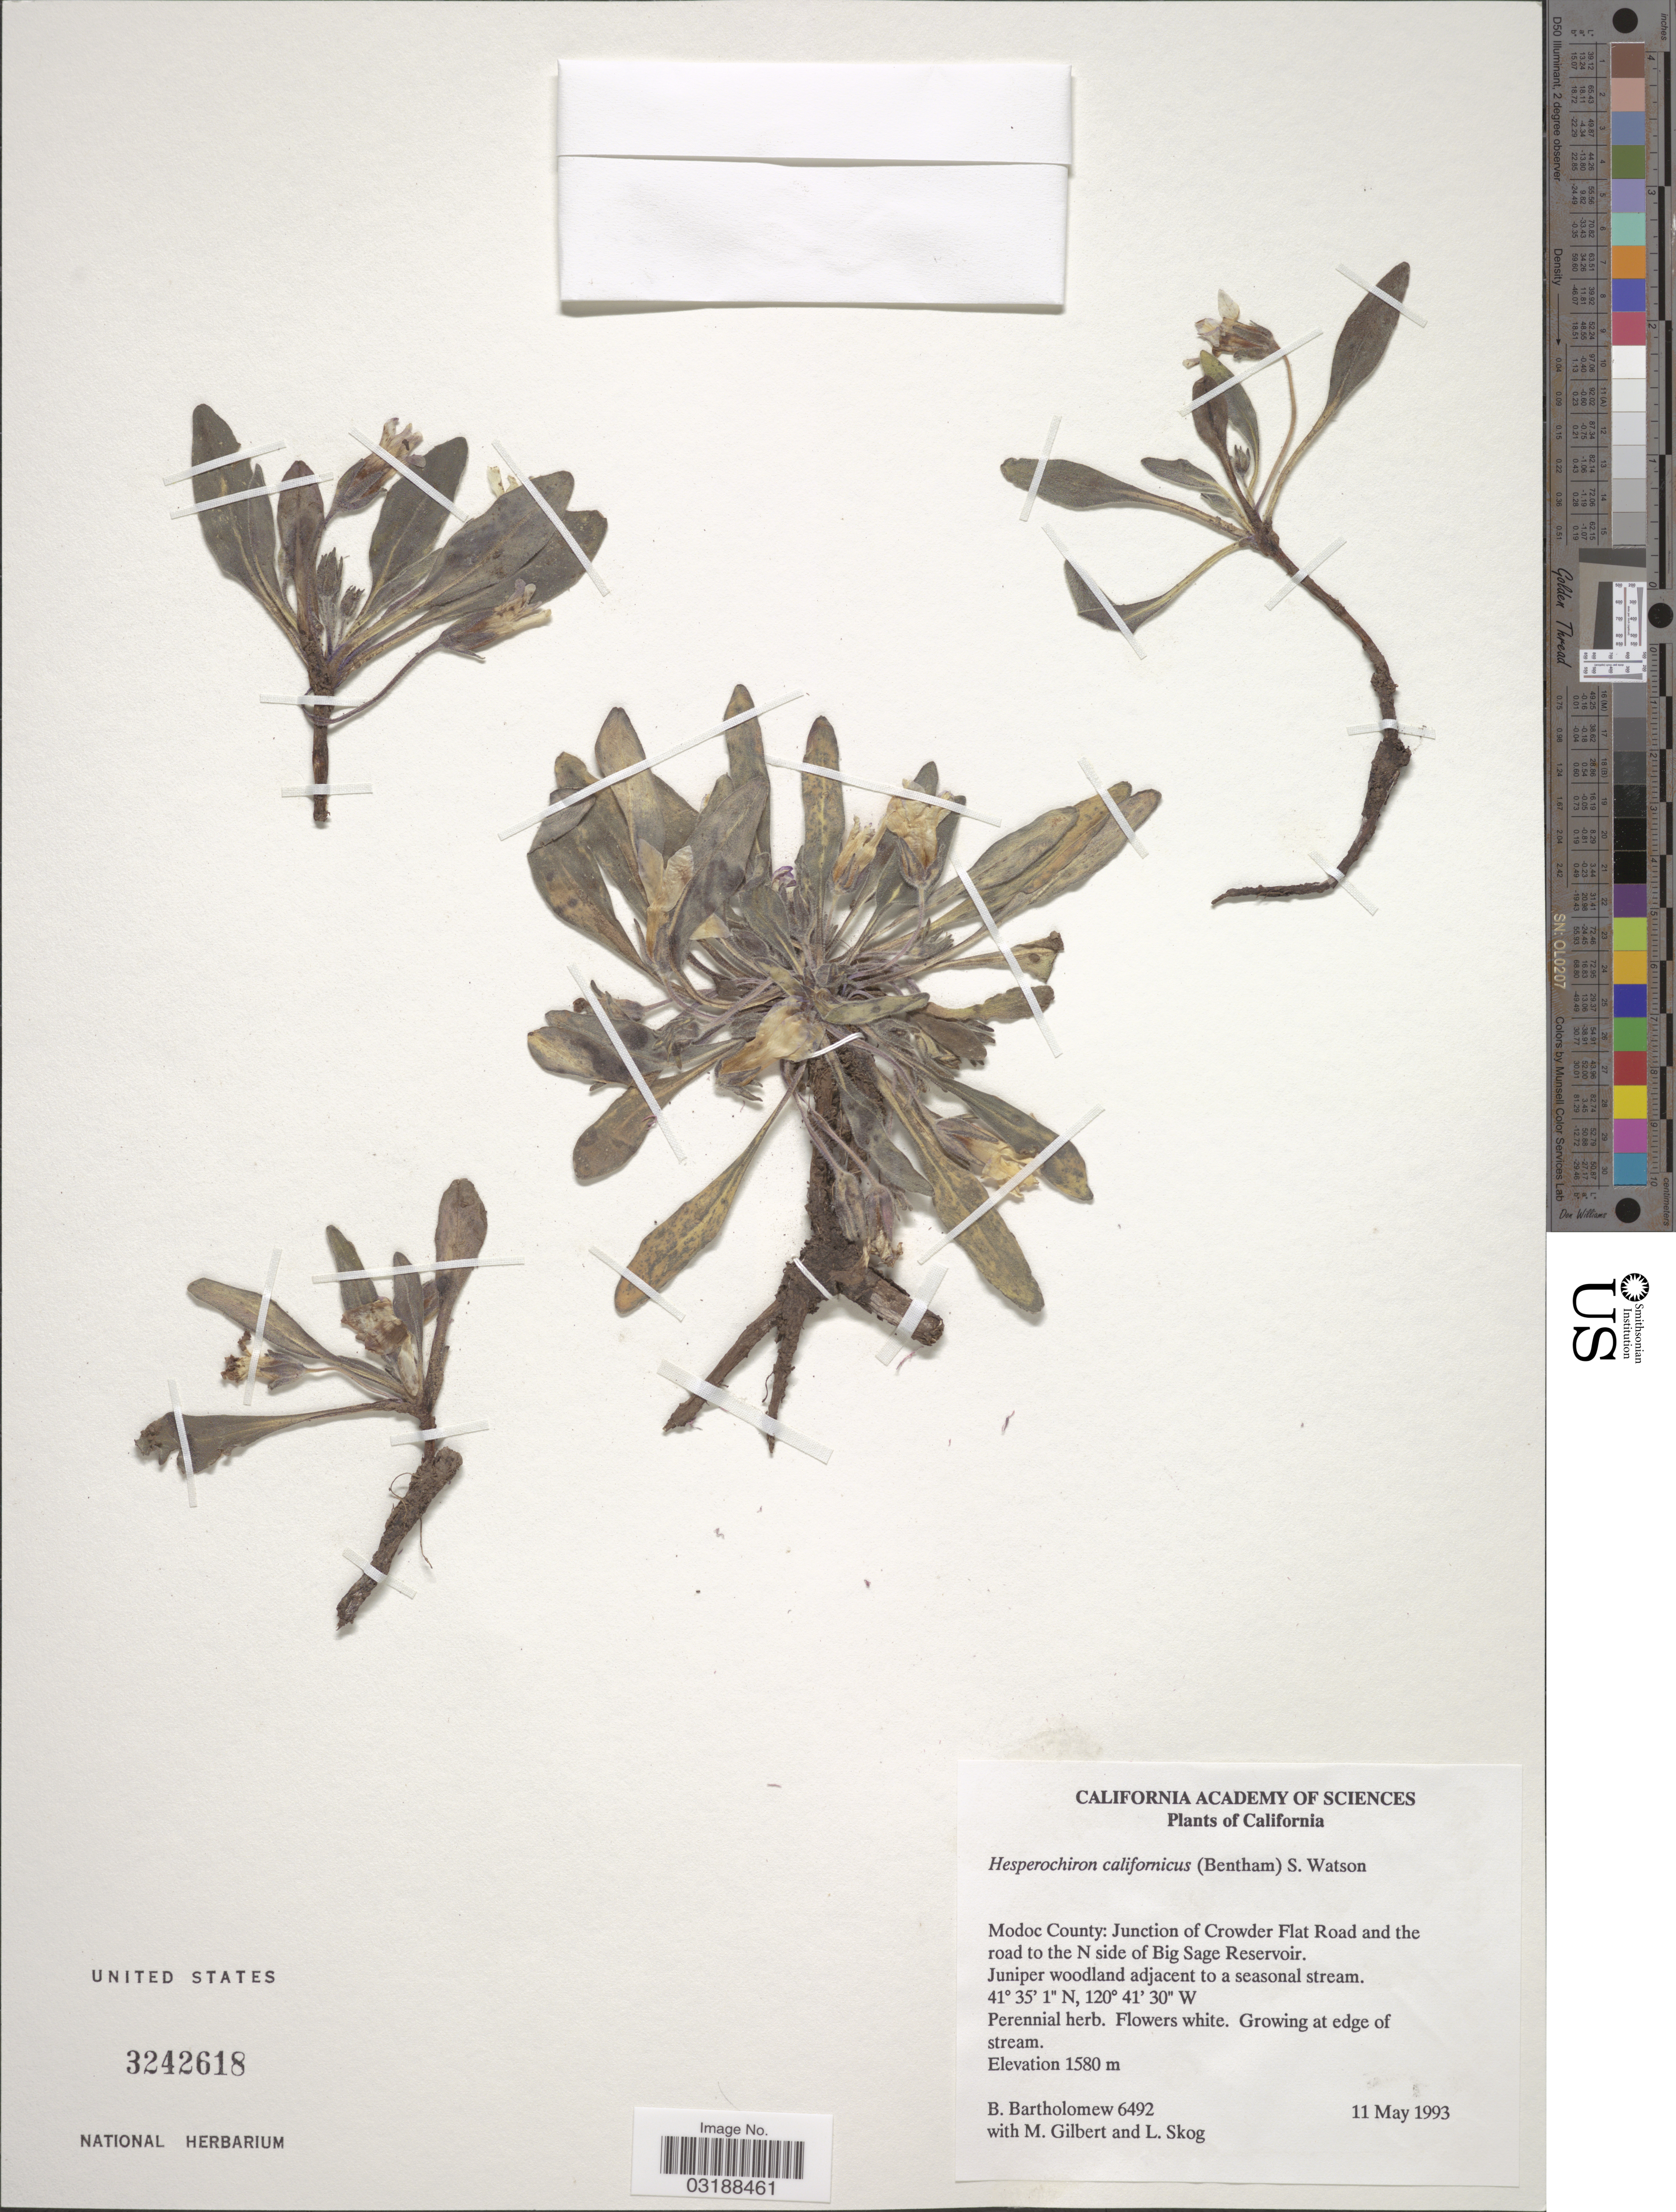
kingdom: Plantae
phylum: Tracheophyta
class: Magnoliopsida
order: Boraginales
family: Hydrophyllaceae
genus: Hesperochiron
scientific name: Hesperochiron californicus var. typicus White ined.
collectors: B. Bartholomew, M. Gilbert & L. E. Skog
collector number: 6492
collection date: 1993-05-11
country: United States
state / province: California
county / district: Modoc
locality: Modoc County: Junction of Crowder Flat Road and the road to the N side of Big Sage Reservoir.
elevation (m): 1580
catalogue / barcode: US 3242618